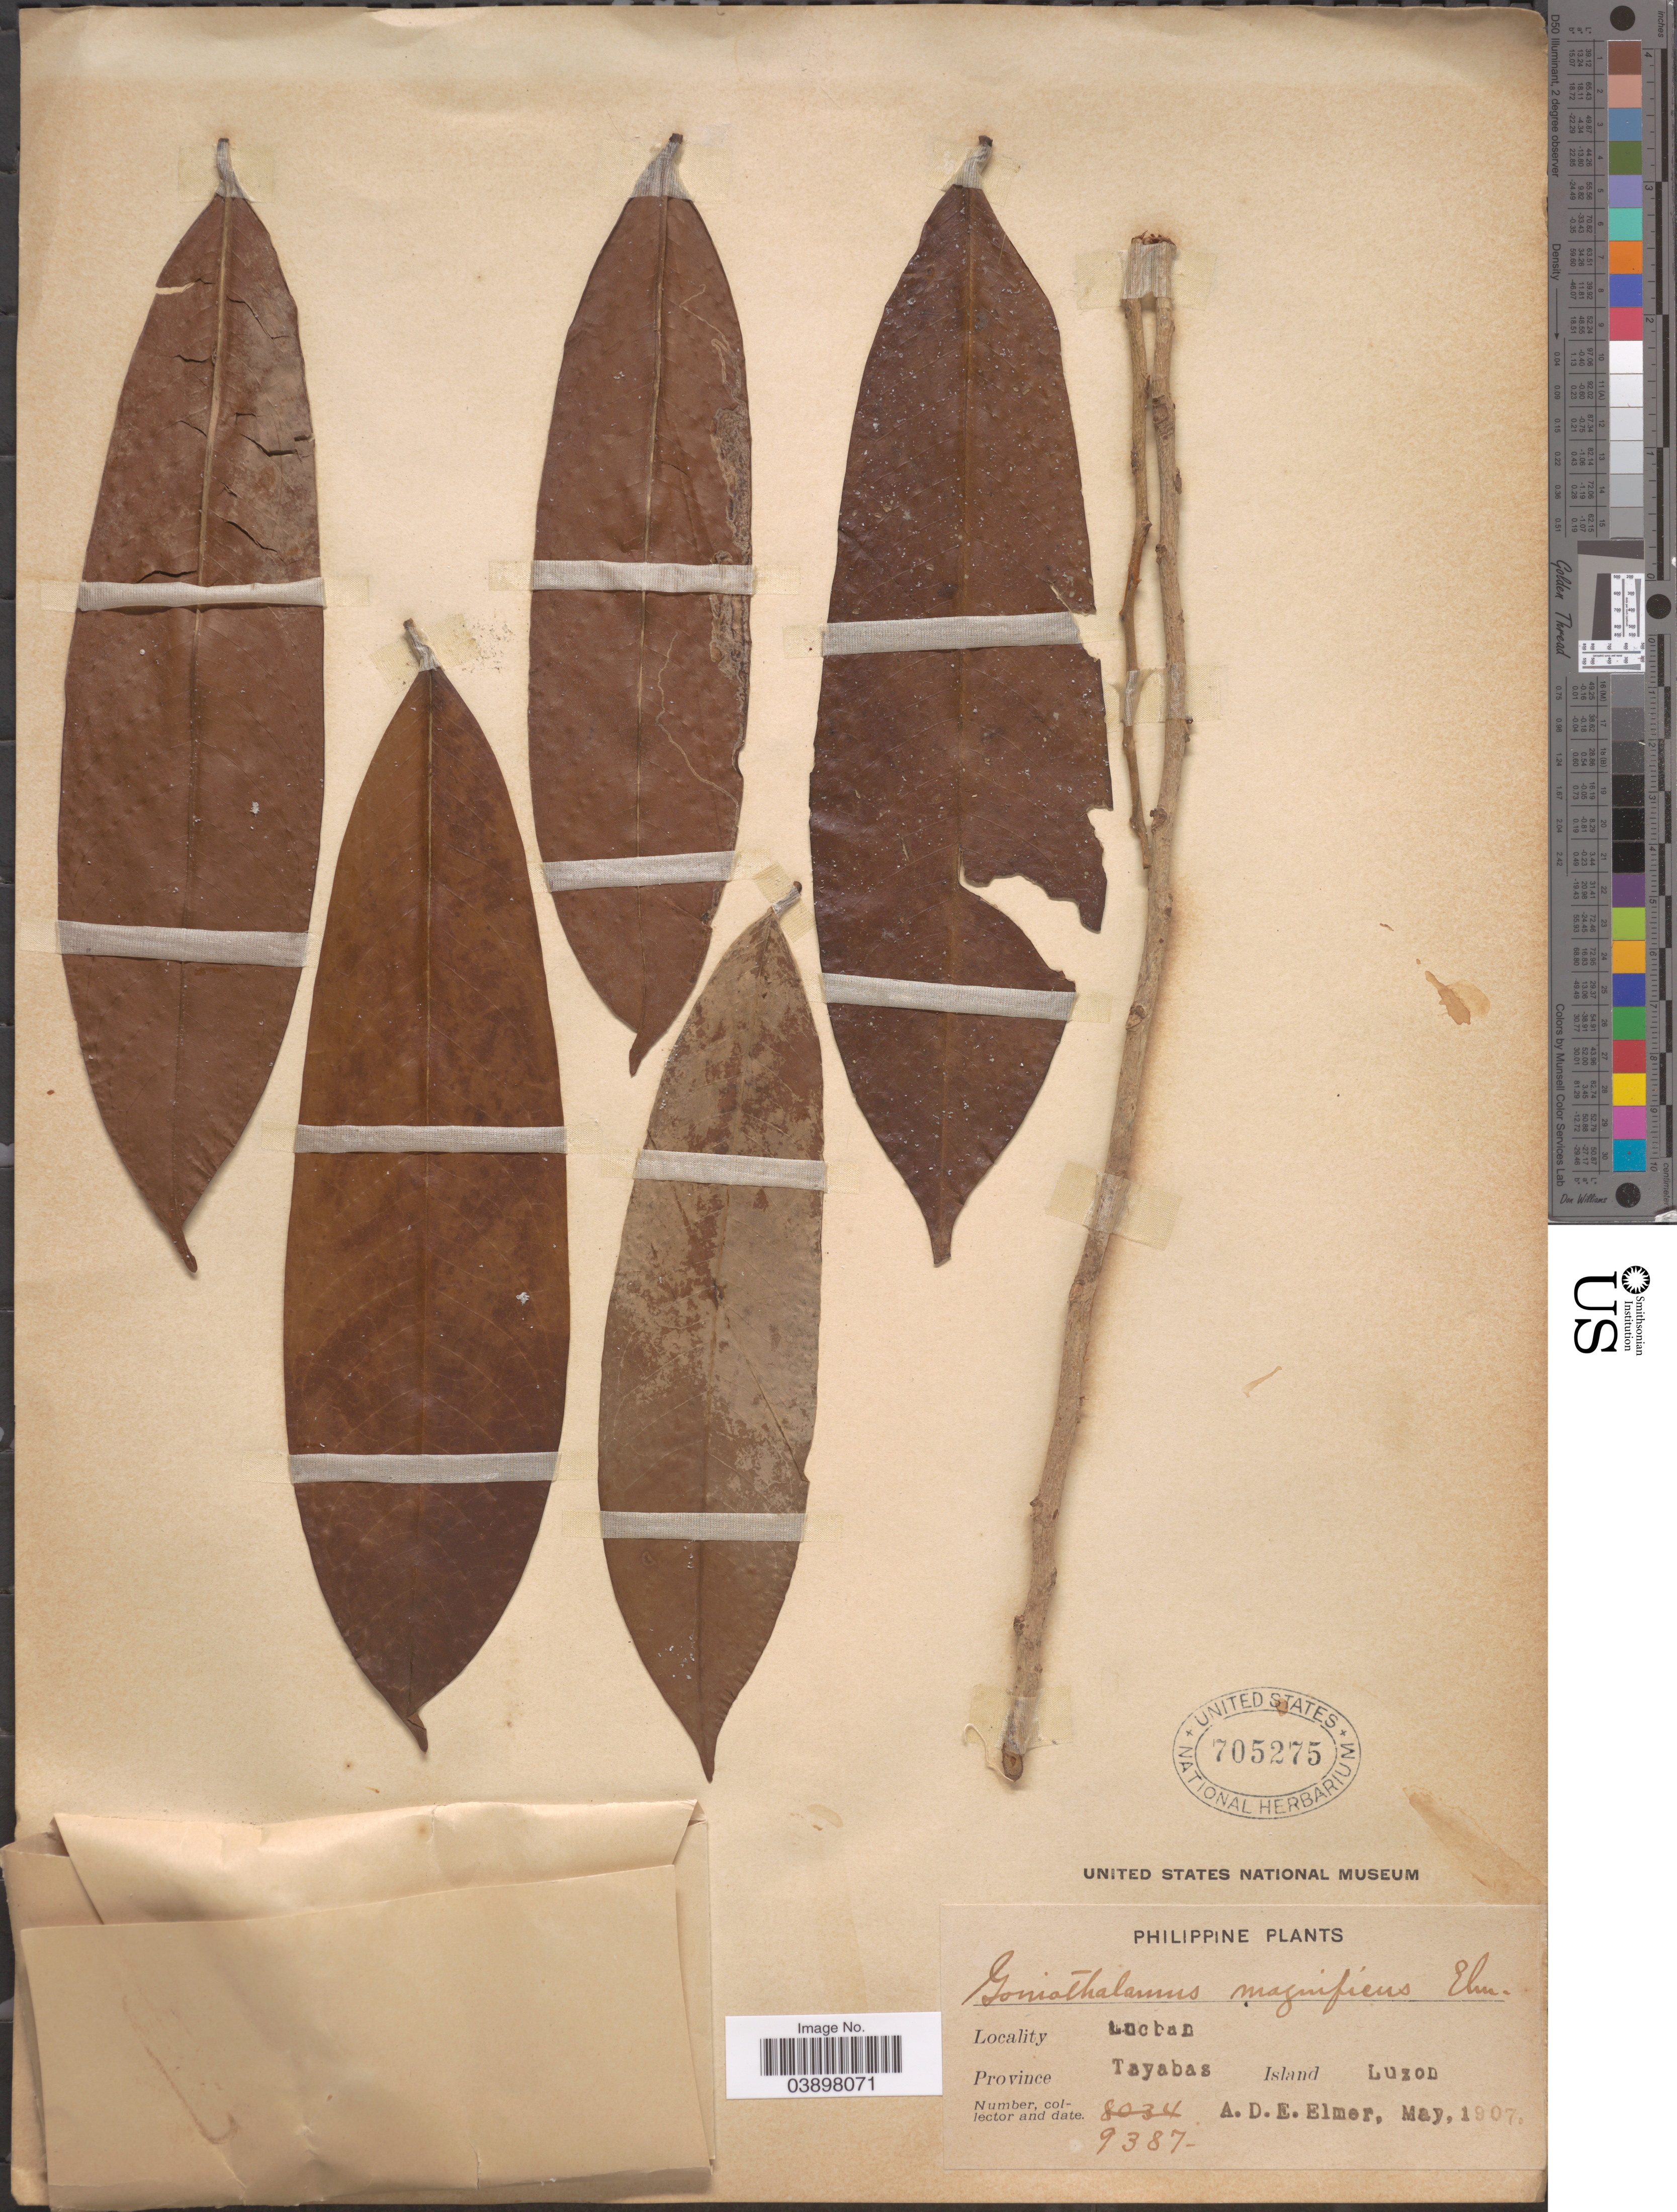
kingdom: Plantae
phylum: Tracheophyta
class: Magnoliopsida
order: Magnoliales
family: Annonaceae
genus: Goniothalamus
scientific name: Goniothalamus magnificus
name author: Elmer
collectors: A. D. E. Elmer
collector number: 9387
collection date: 1907-05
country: Philippines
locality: Lucban. Province Tayabas. Island Luzon.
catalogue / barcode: US 705275